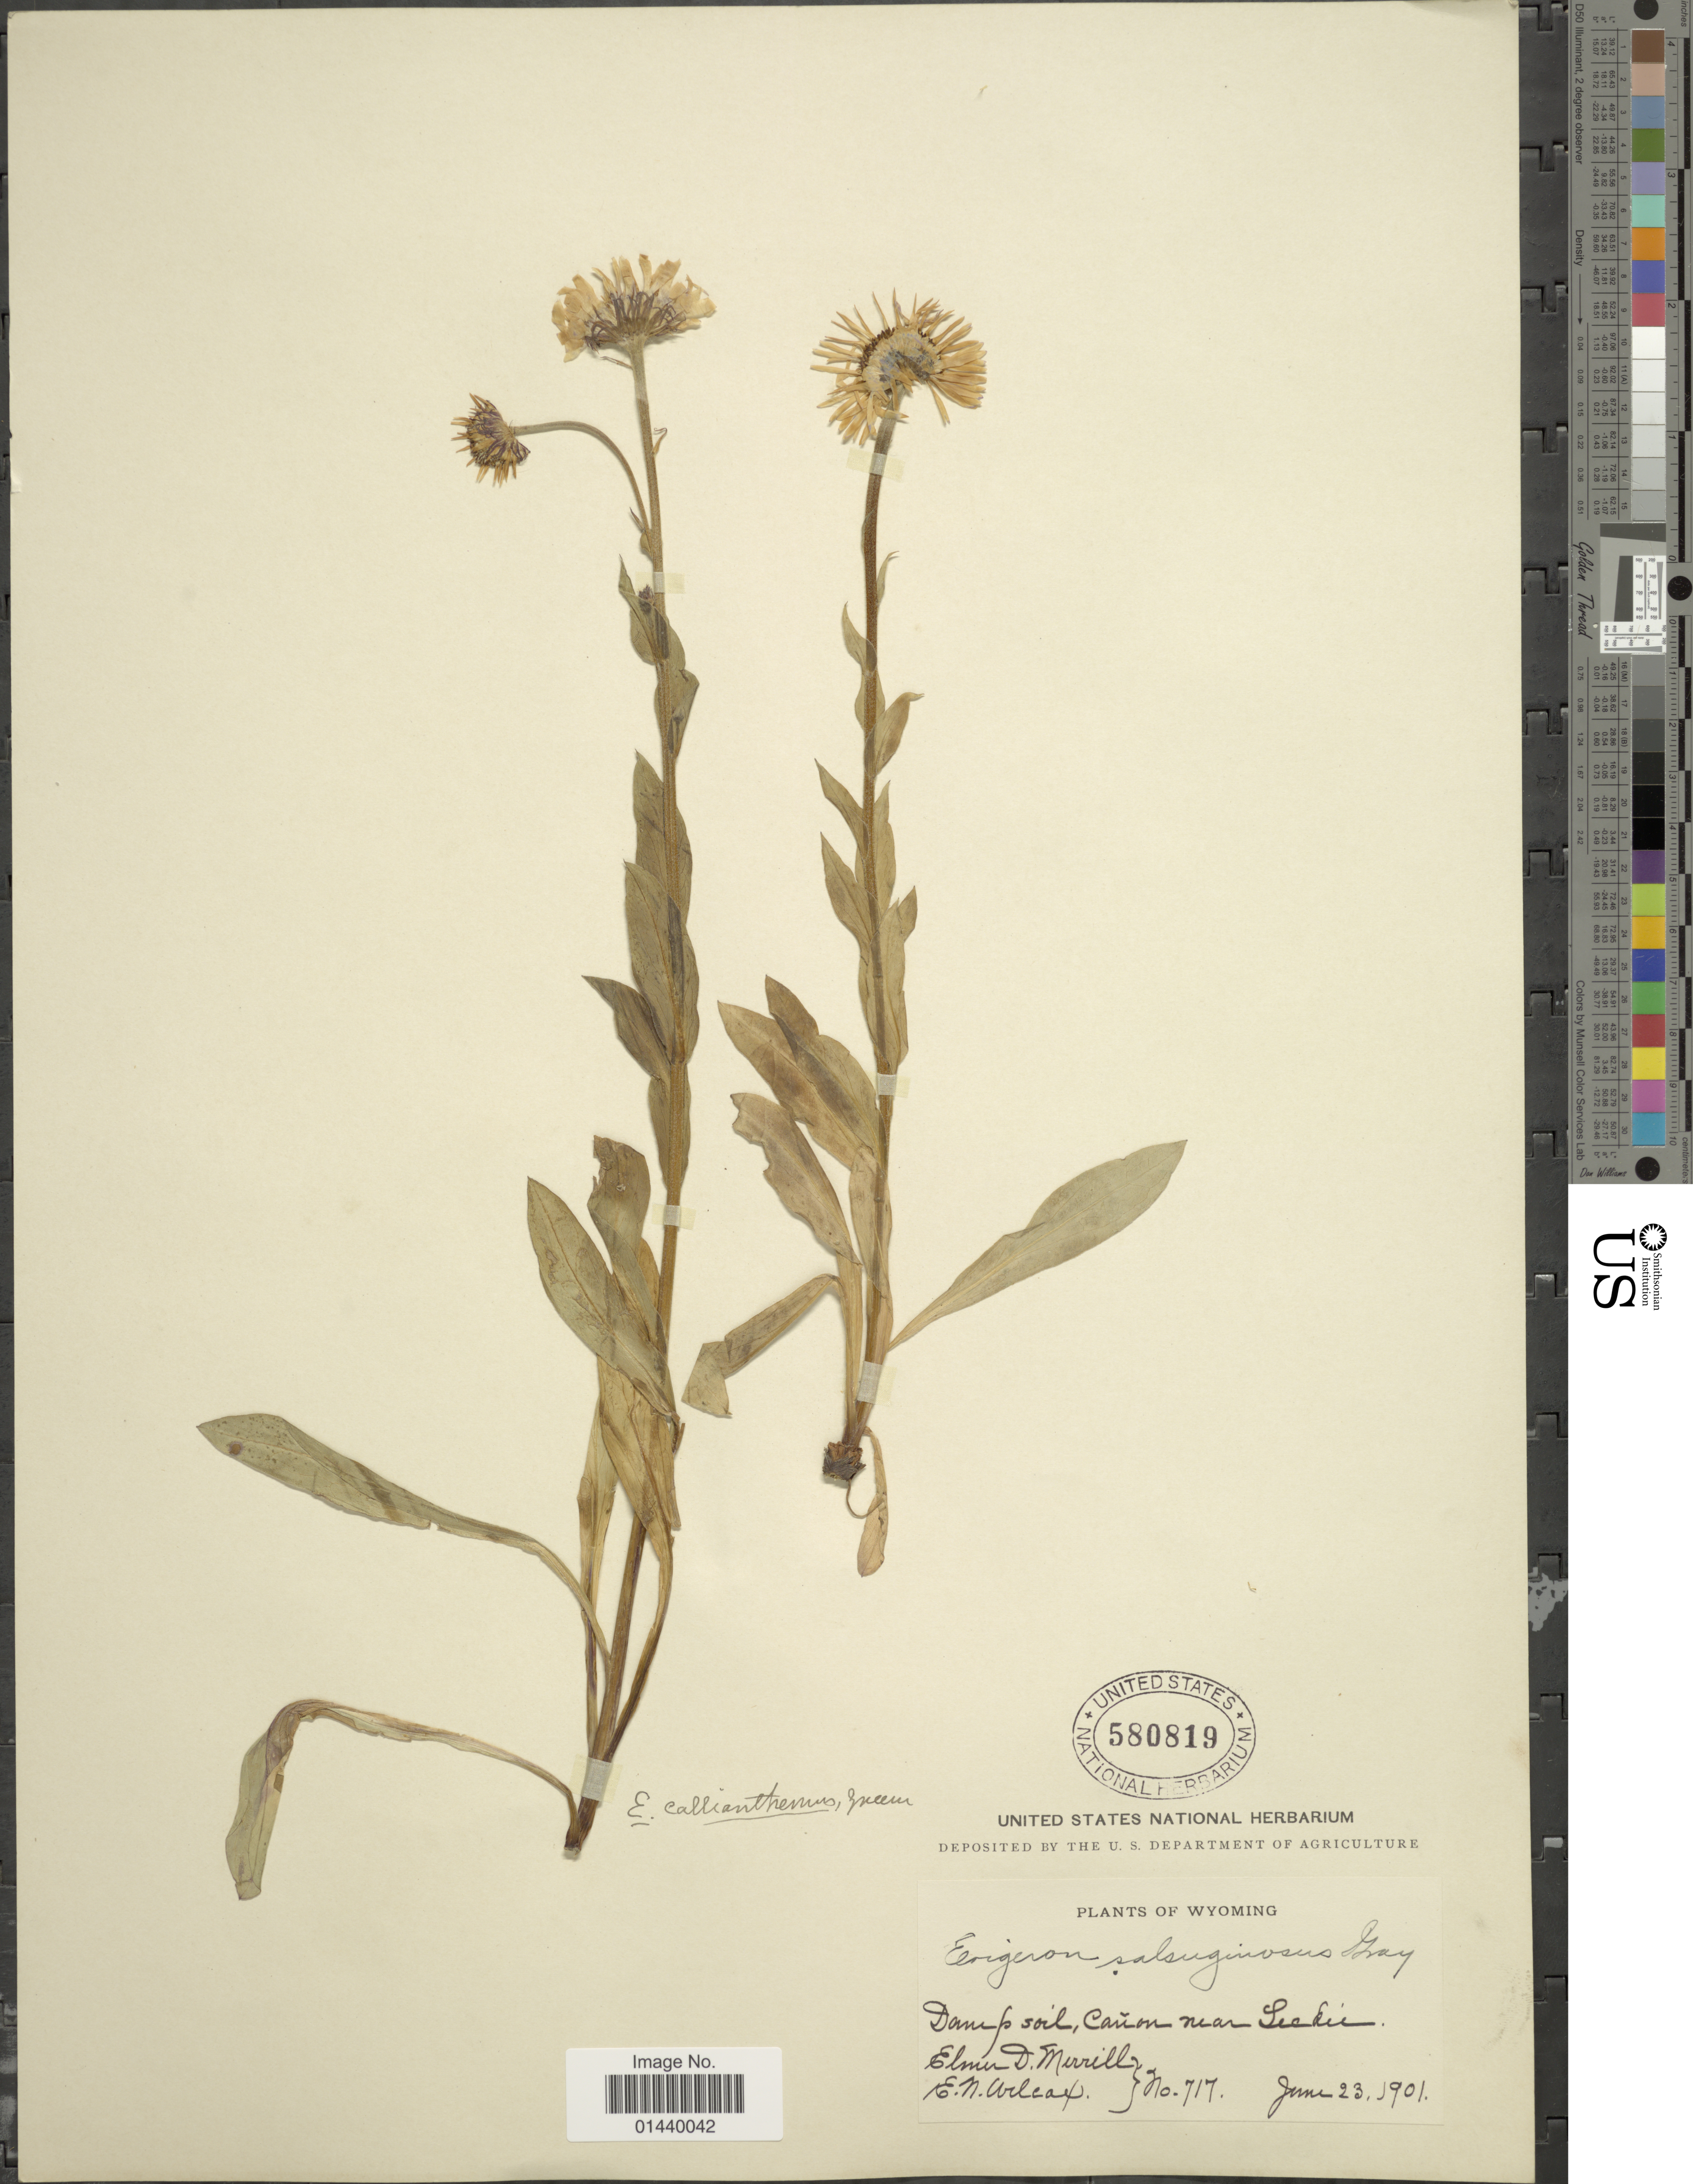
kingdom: Plantae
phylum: Tracheophyta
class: Magnoliopsida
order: Asterales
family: Asteraceae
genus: Erigeron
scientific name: Erigeron salsuginosus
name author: (Richardson ex R. Br.) A. Gray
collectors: E. D. Merrill & E. Wileax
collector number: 717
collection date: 1901-06-23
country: United States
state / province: Wyoming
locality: Canon near Leckie.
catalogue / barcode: US 580819